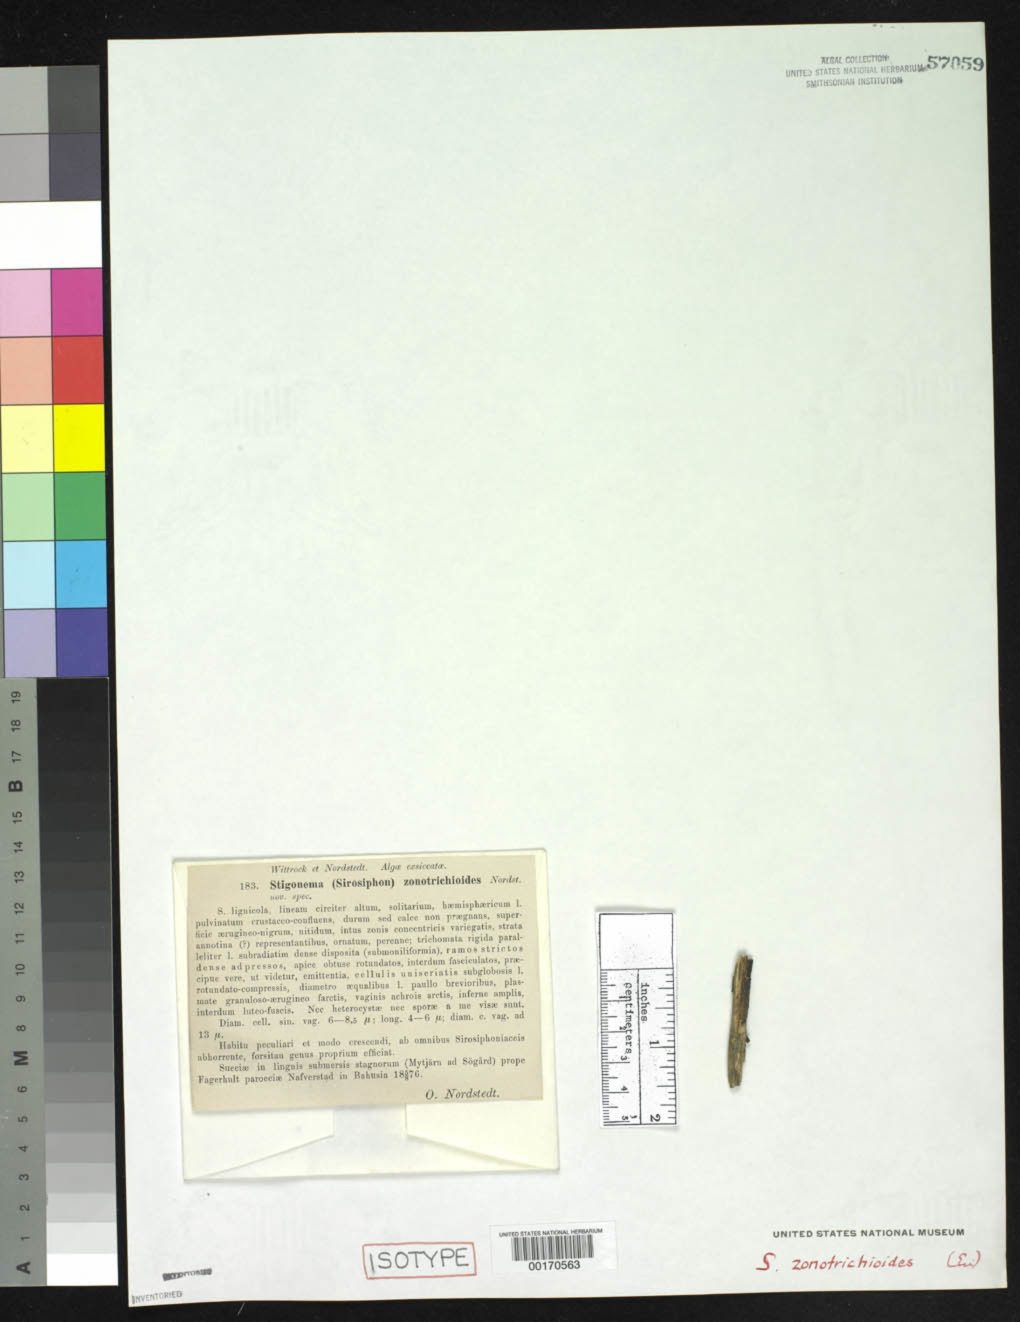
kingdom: Bacteria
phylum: Cyanobacteria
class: Cyanobacteriia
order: Cyanobacteriales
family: Stigonemataceae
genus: Stigonema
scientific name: Stigonema zonotrichioides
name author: Nordstedt in Wittr. & Nordstedt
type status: Isotype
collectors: C. F. O. Nordstedt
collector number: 183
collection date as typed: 05 Aug 1876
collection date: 1876-08-05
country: Sweden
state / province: Västra Götaland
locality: Near Fagerhult, Par. Nafverstad. Bohuslan (Bahusia)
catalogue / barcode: US 57059